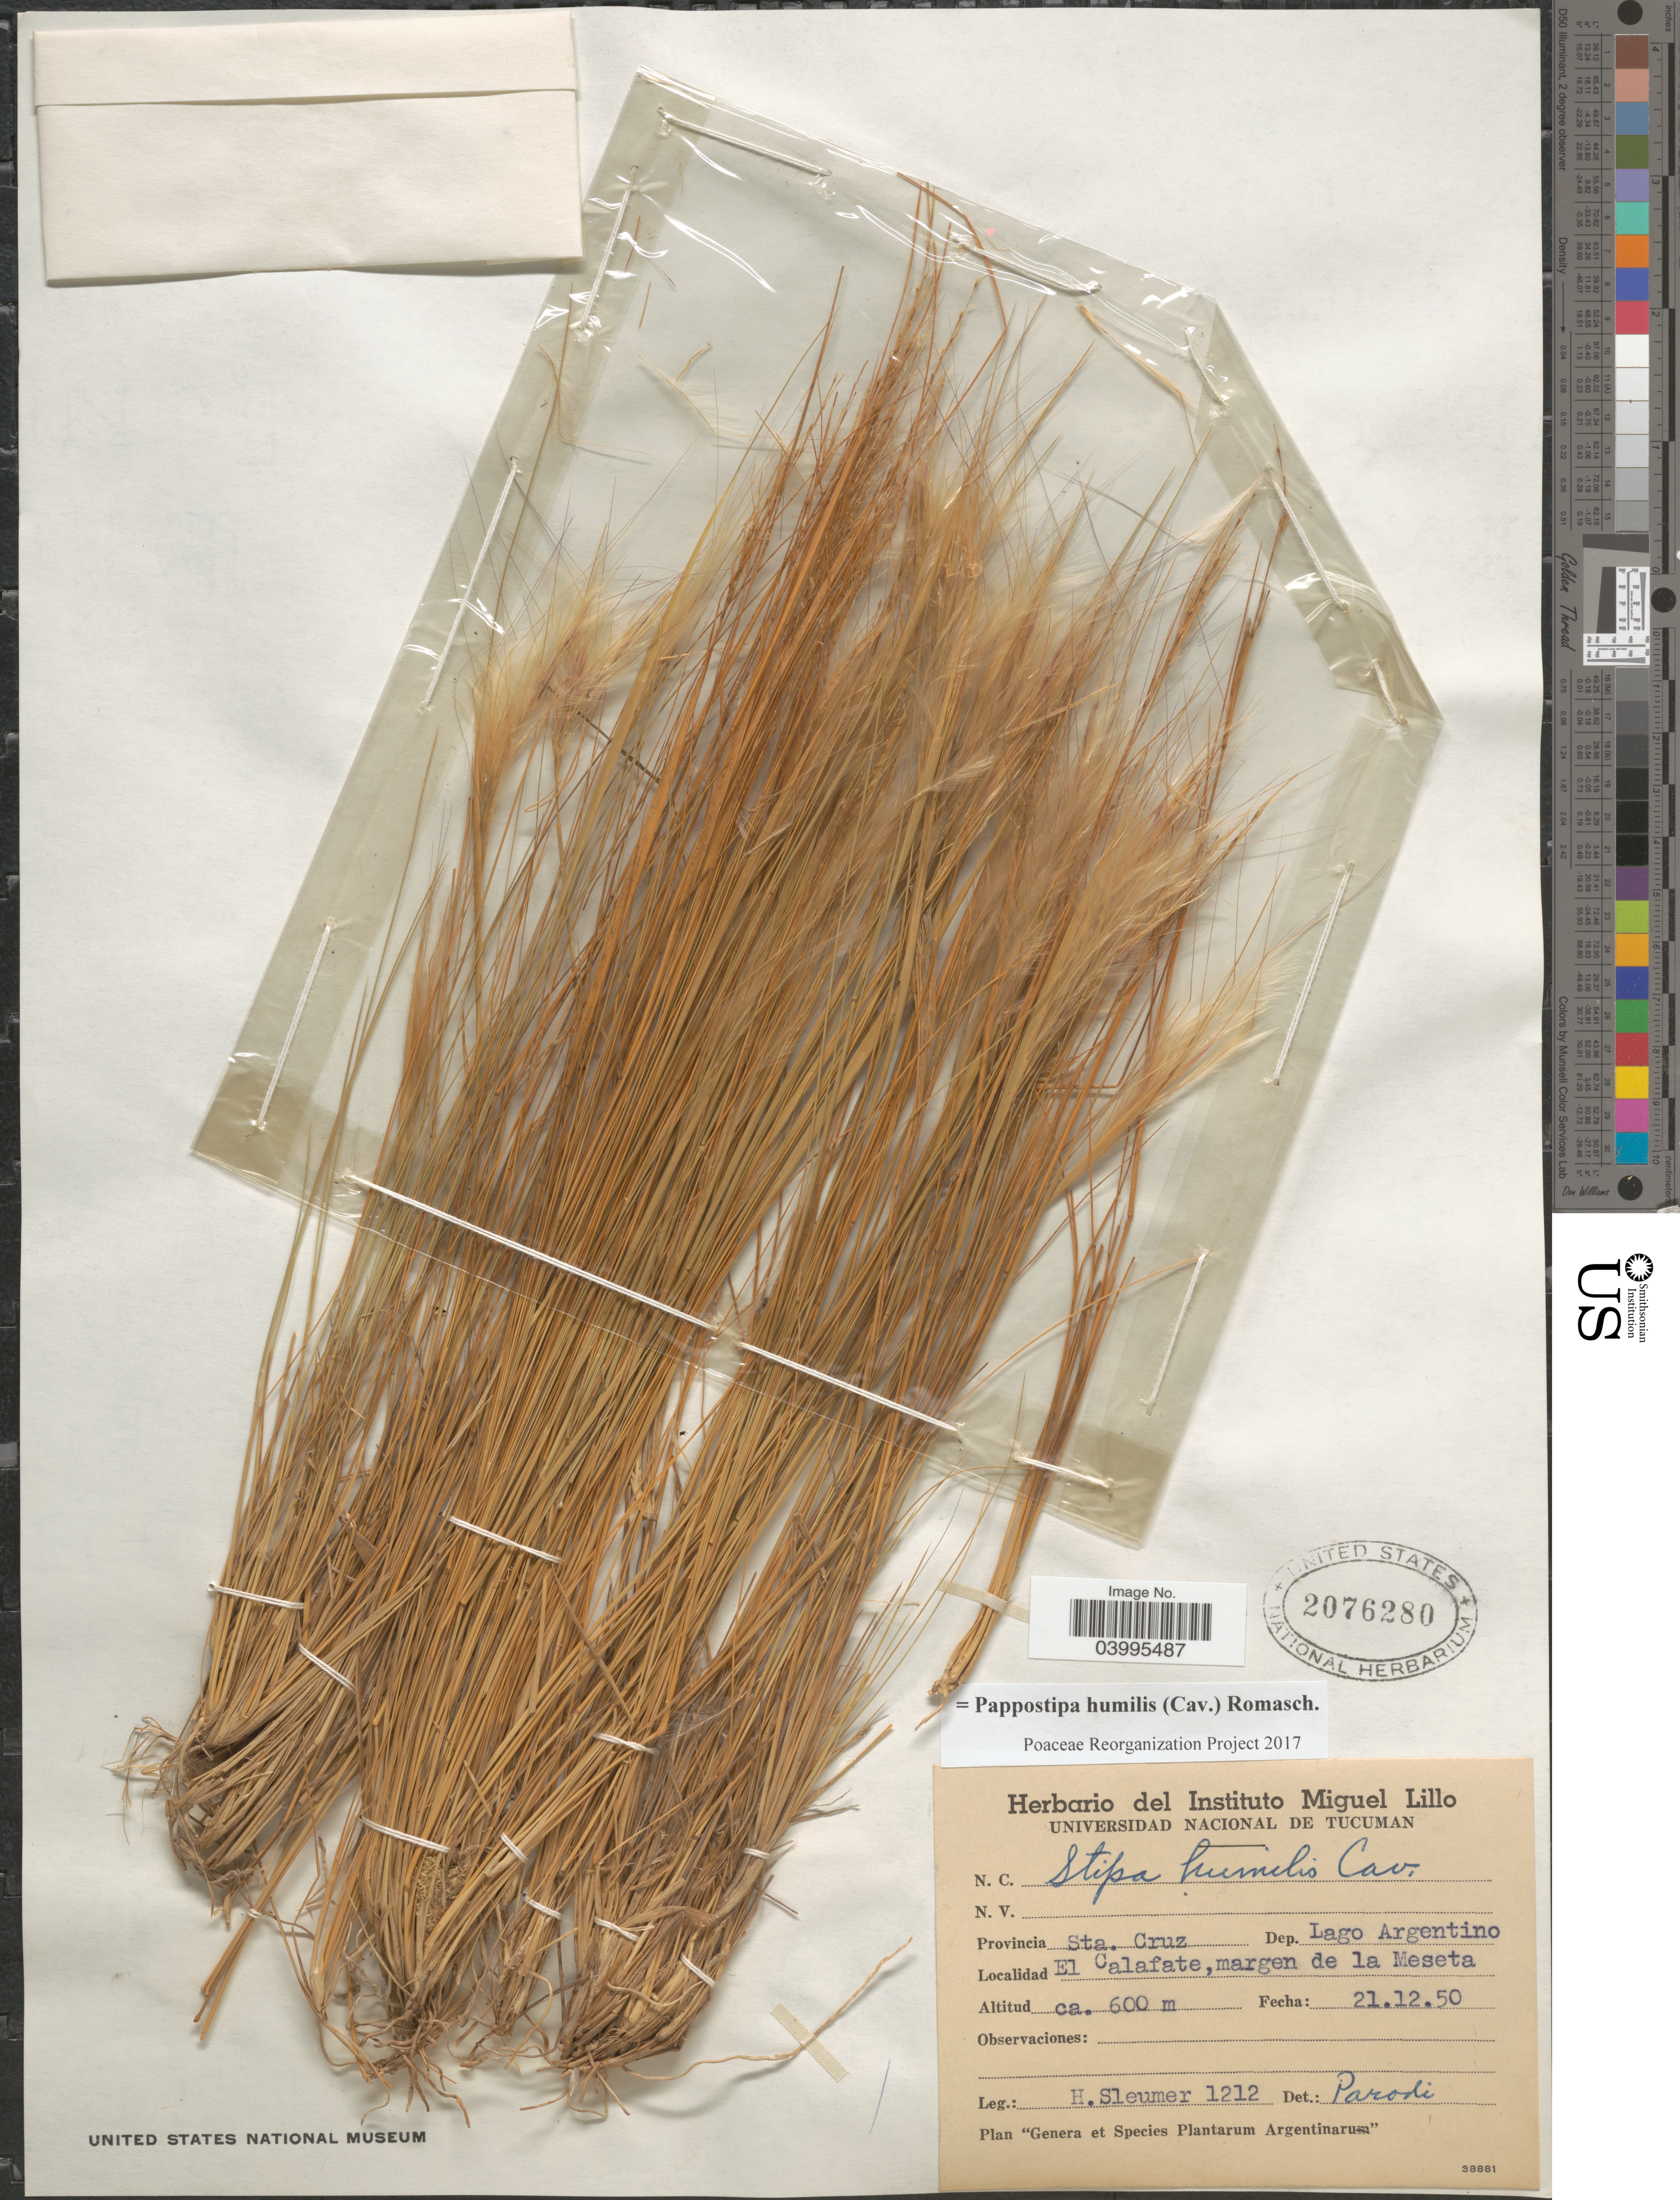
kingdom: Plantae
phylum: Tracheophyta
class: Liliopsida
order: Poales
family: Poaceae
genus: Pappostipa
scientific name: Pappostipa humilis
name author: (Cav.) Romasch.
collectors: H. O. Sleumer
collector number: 1212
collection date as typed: Transcribed d/m/y: 21/12/50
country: Argentina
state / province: Santa Cruz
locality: Dep. Lago Argentino. El Calafate, margen de la Meseta.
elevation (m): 600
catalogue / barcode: US 2076280